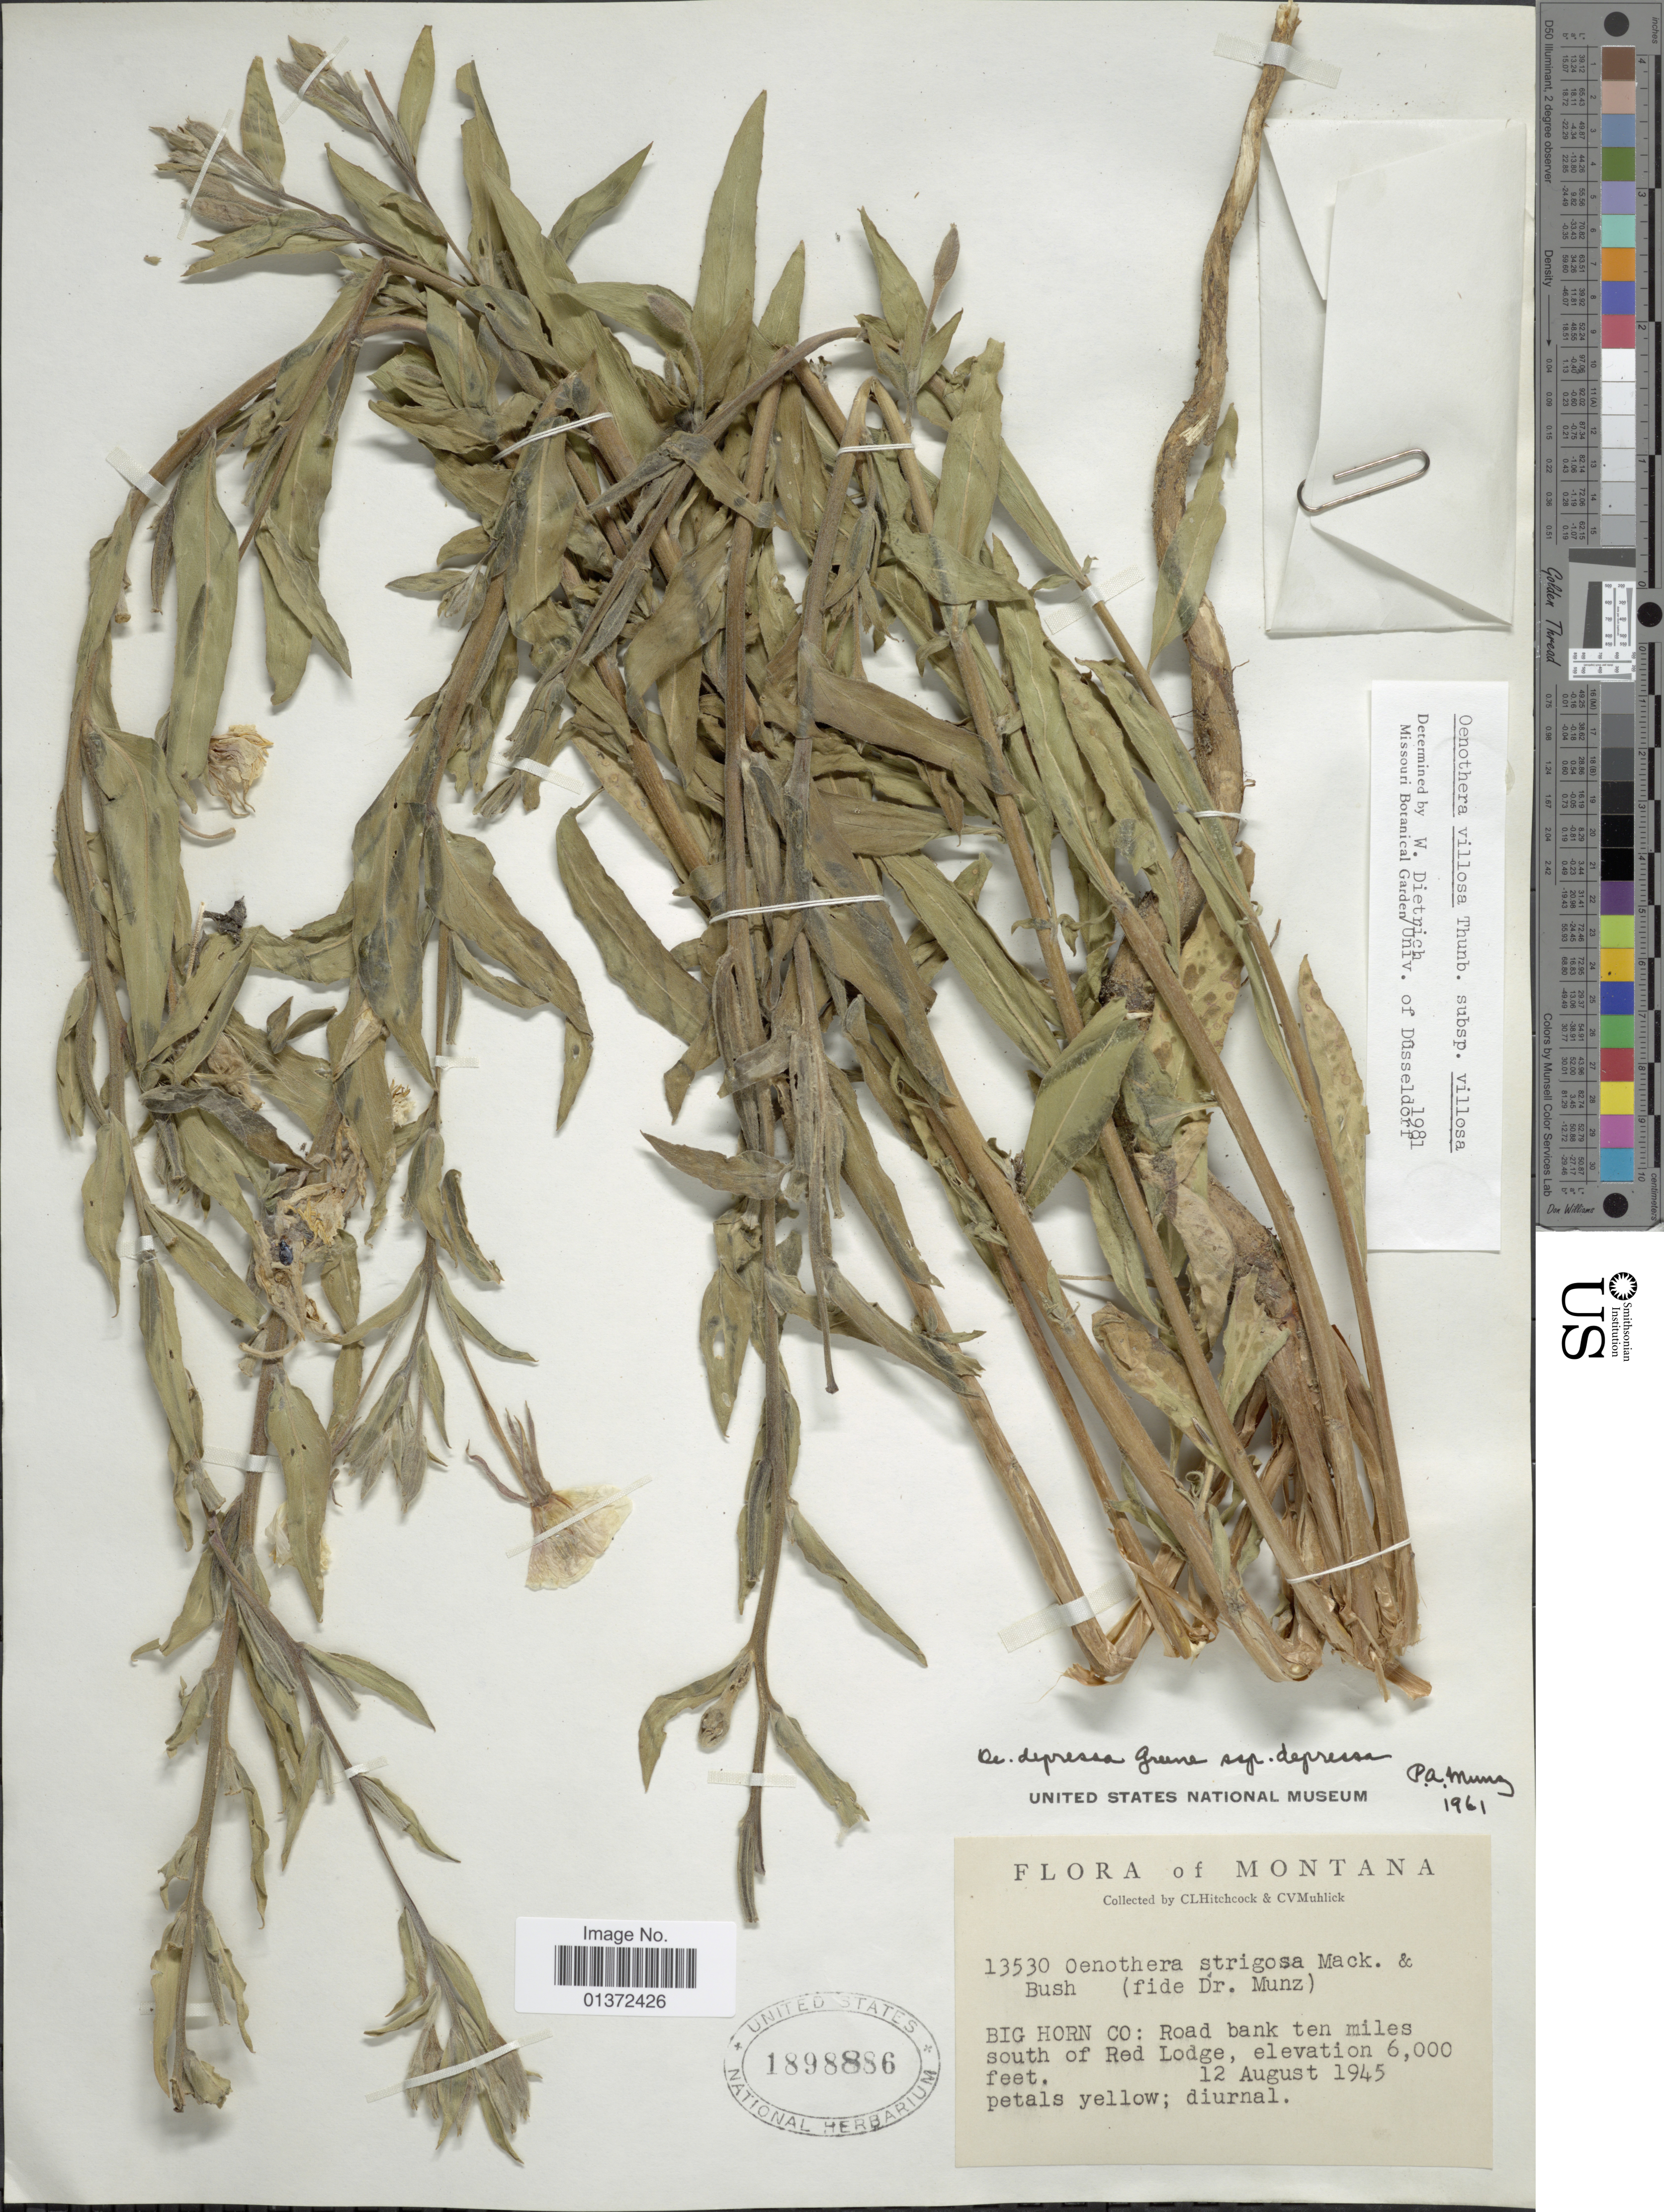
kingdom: Plantae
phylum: Tracheophyta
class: Magnoliopsida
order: Myrtales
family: Onagraceae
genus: Oenothera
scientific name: Oenothera villosa subsp. villosa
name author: Thunb.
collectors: C. L. Hitchcock & C. V. Muhlick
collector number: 13530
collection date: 1945-08-12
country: United States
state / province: Montana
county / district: Carbon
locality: Road bank 10 miles S of Red Lodge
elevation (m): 1829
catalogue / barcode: US 1898886